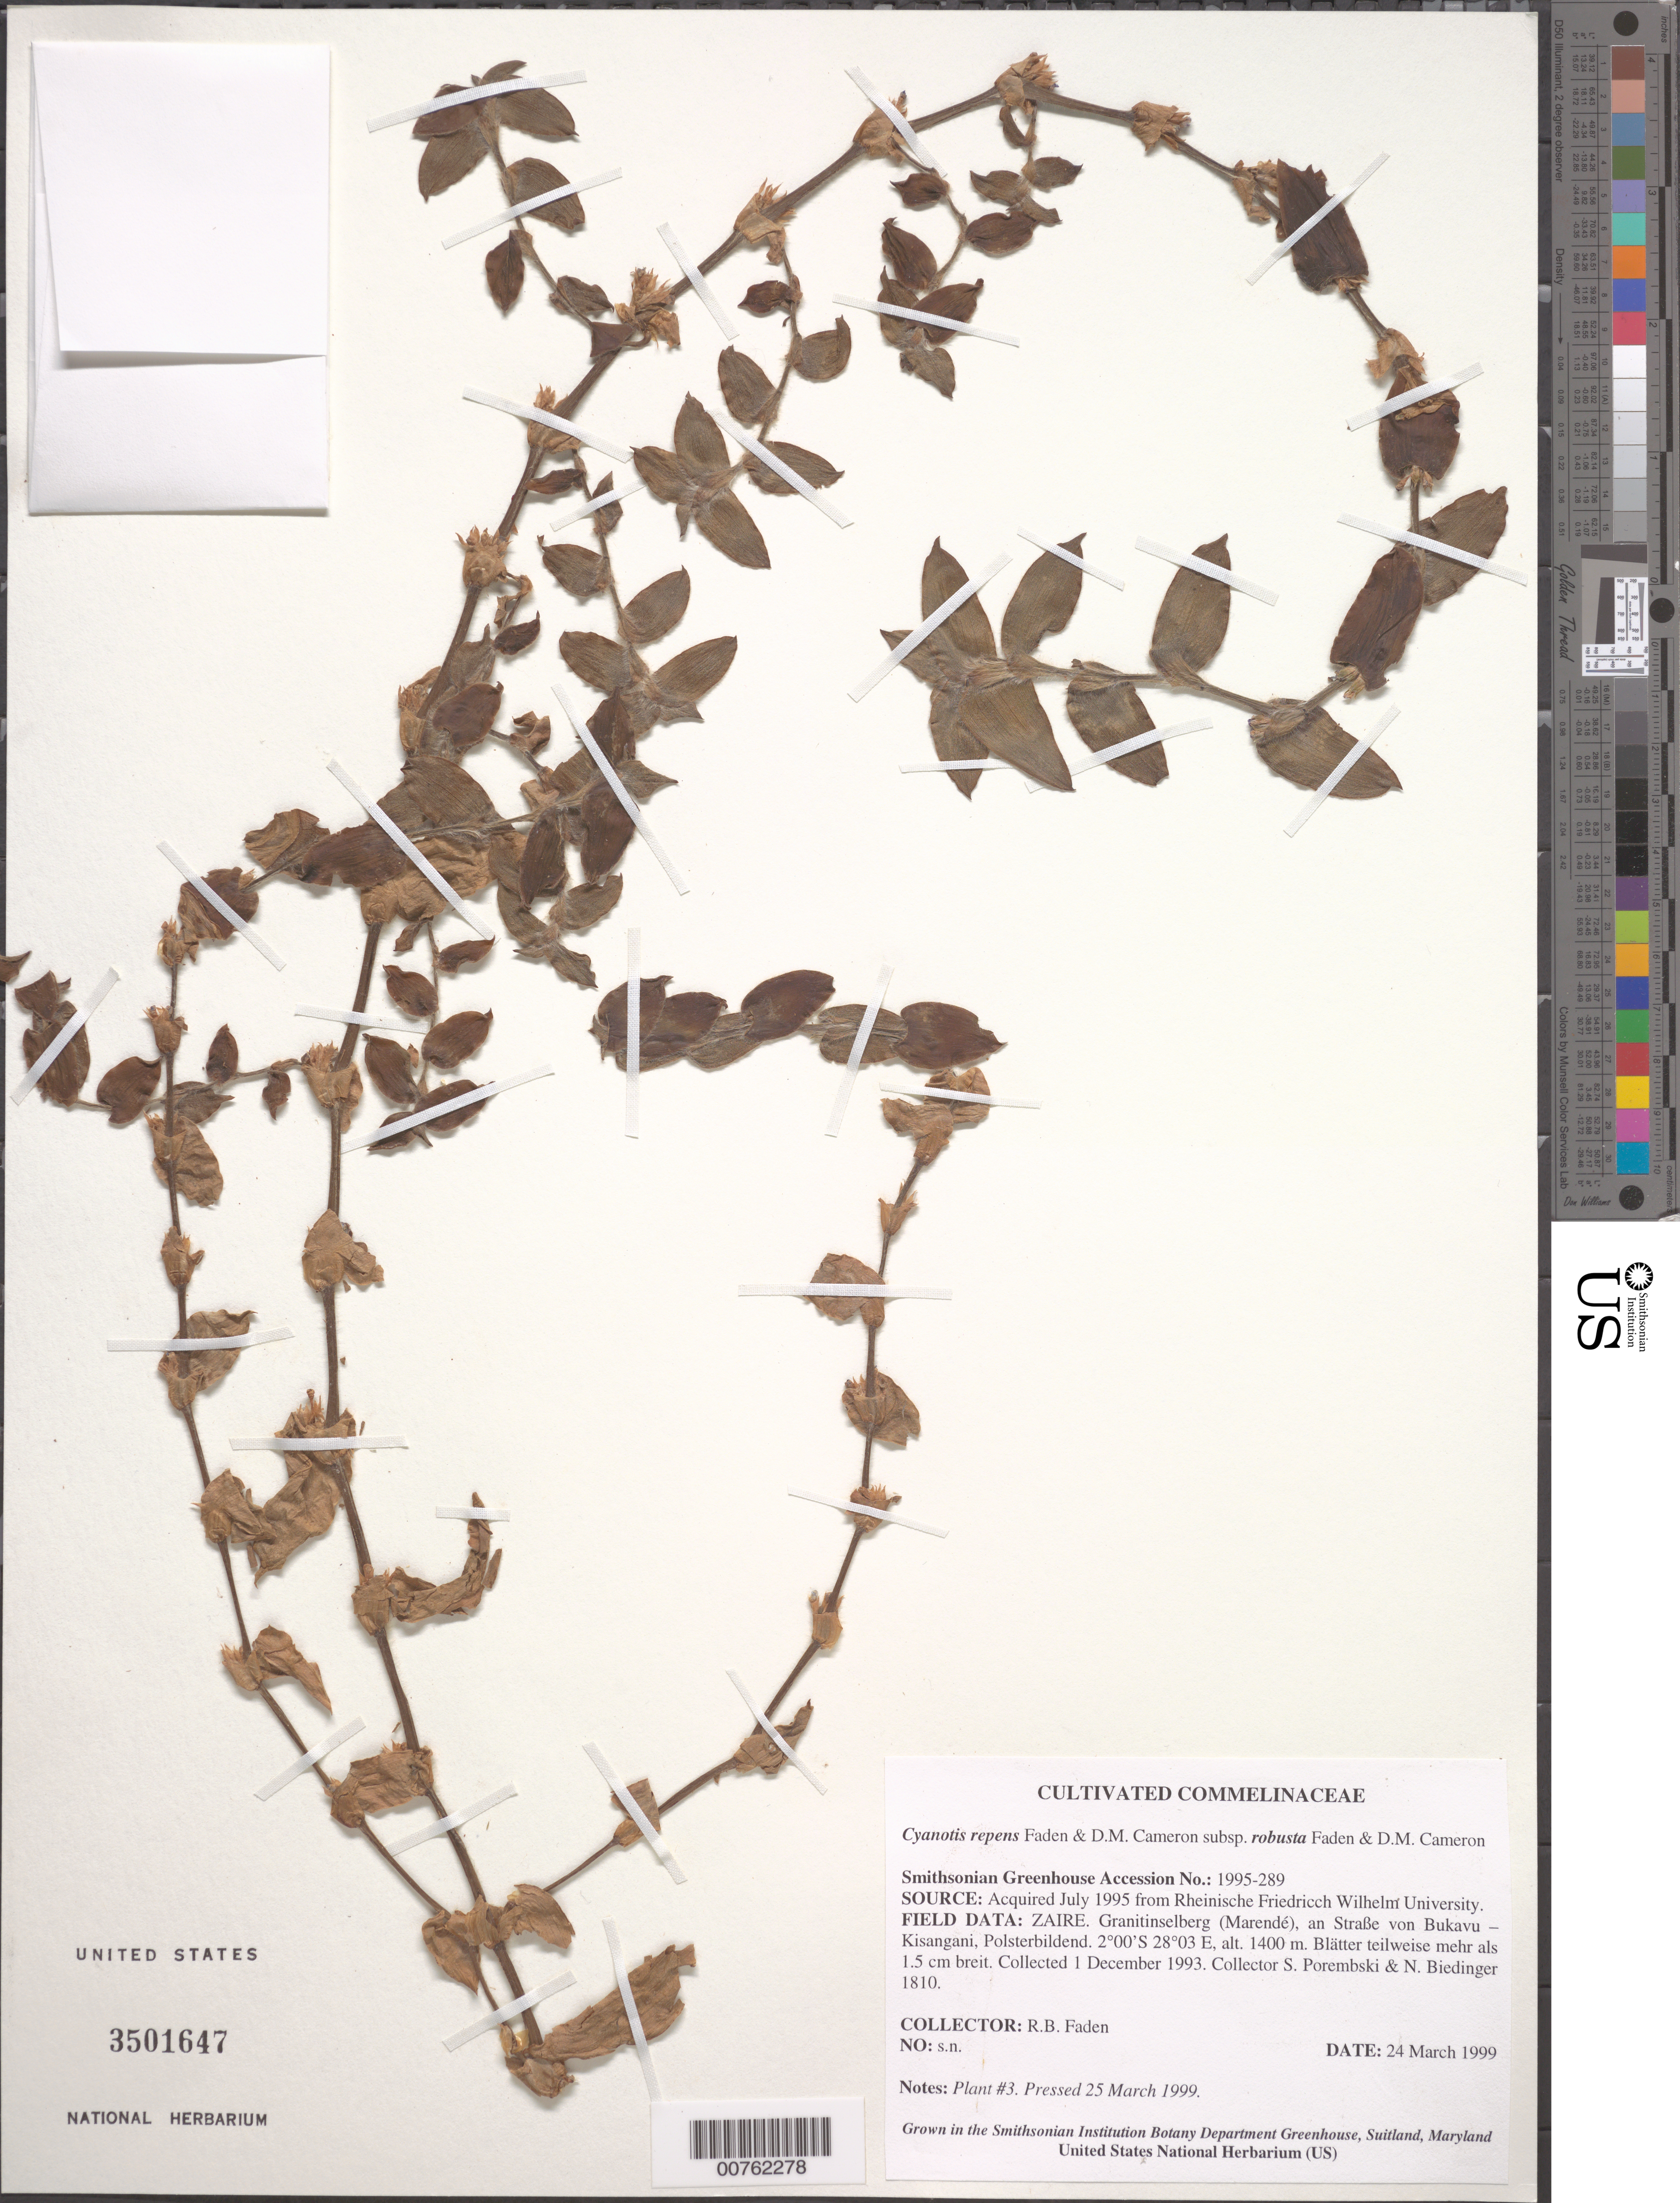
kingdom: Plantae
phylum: Tracheophyta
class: Liliopsida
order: Commelinales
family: Commelinaceae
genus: Cyanotis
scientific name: Cyanotis repens subsp. robusta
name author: Faden & D.M. Cameron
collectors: R. B. Faden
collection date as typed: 24 Mar 1999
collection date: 1999-03-24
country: Congo, Democratic Republic of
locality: Granitinselberg (Marende), an Strabe von Bukavu-Kisangani, Polsterbildend.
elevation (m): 1400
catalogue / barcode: US 3501647